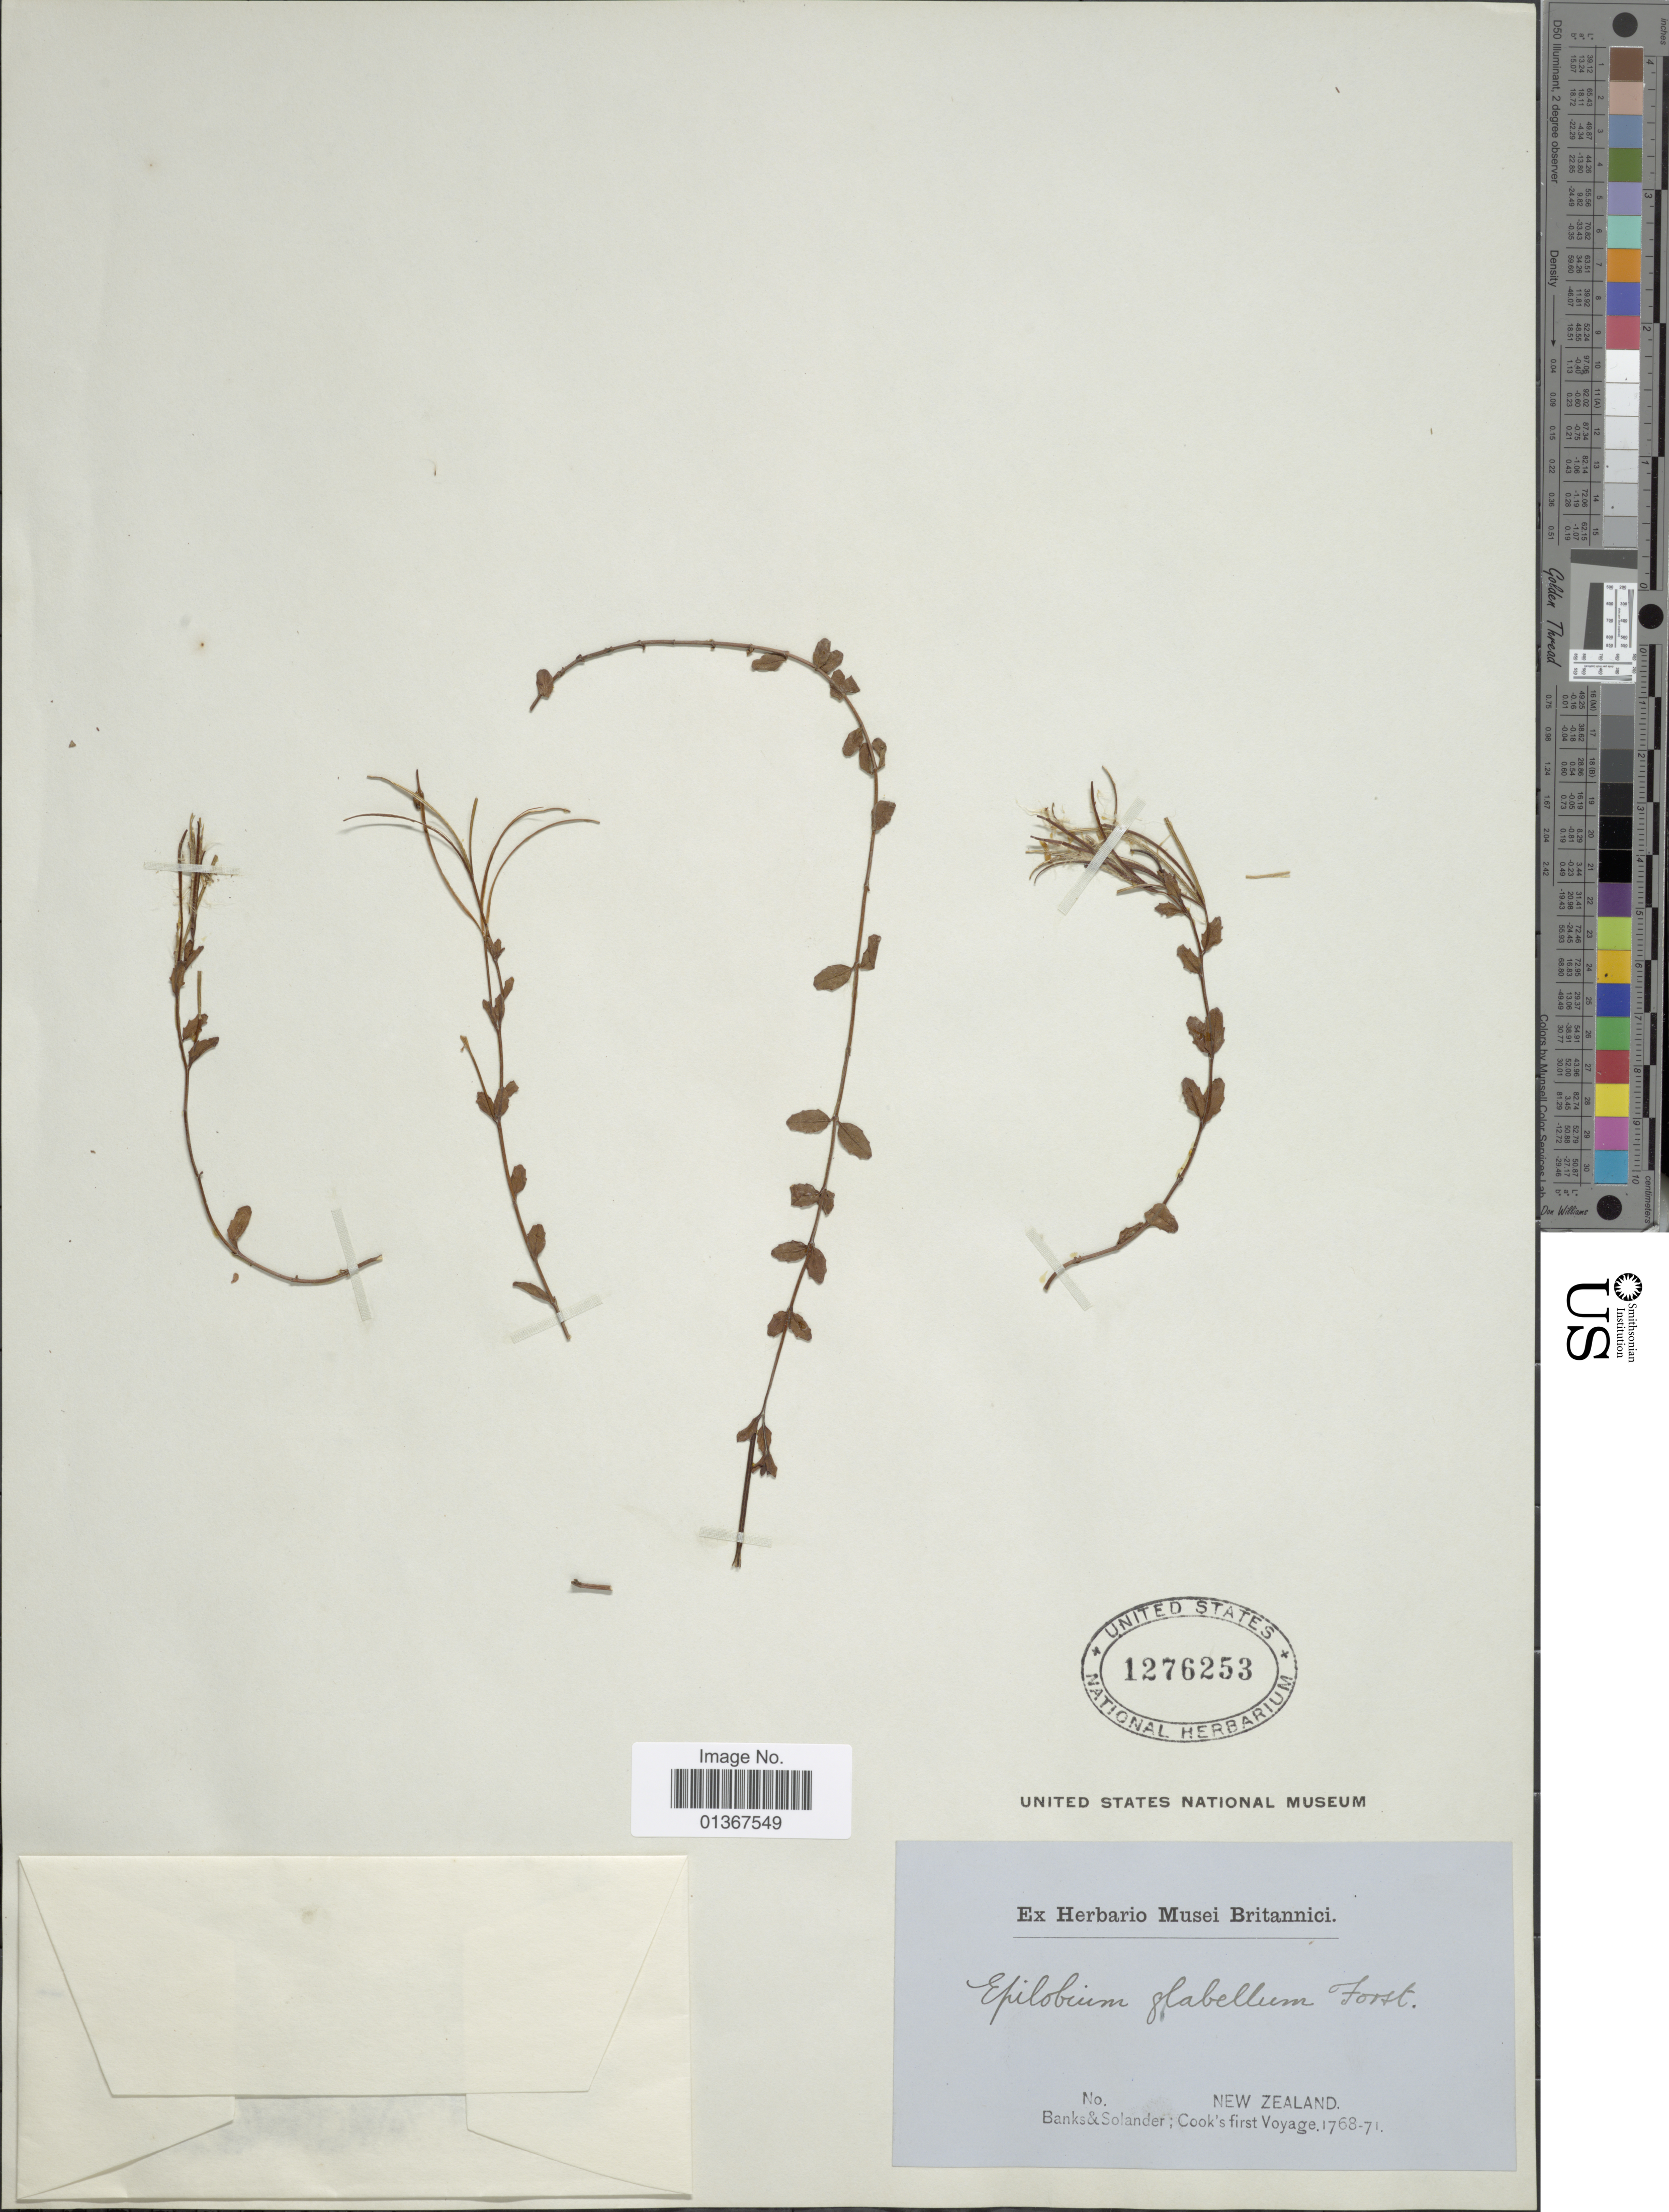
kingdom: Plantae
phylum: Tracheophyta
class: Magnoliopsida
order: Myrtales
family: Onagraceae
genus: Epilobium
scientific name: Epilobium glabellum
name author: G. Forst.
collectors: -- Banks & Solander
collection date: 1768/1771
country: New Zealand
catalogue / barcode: US 1276253